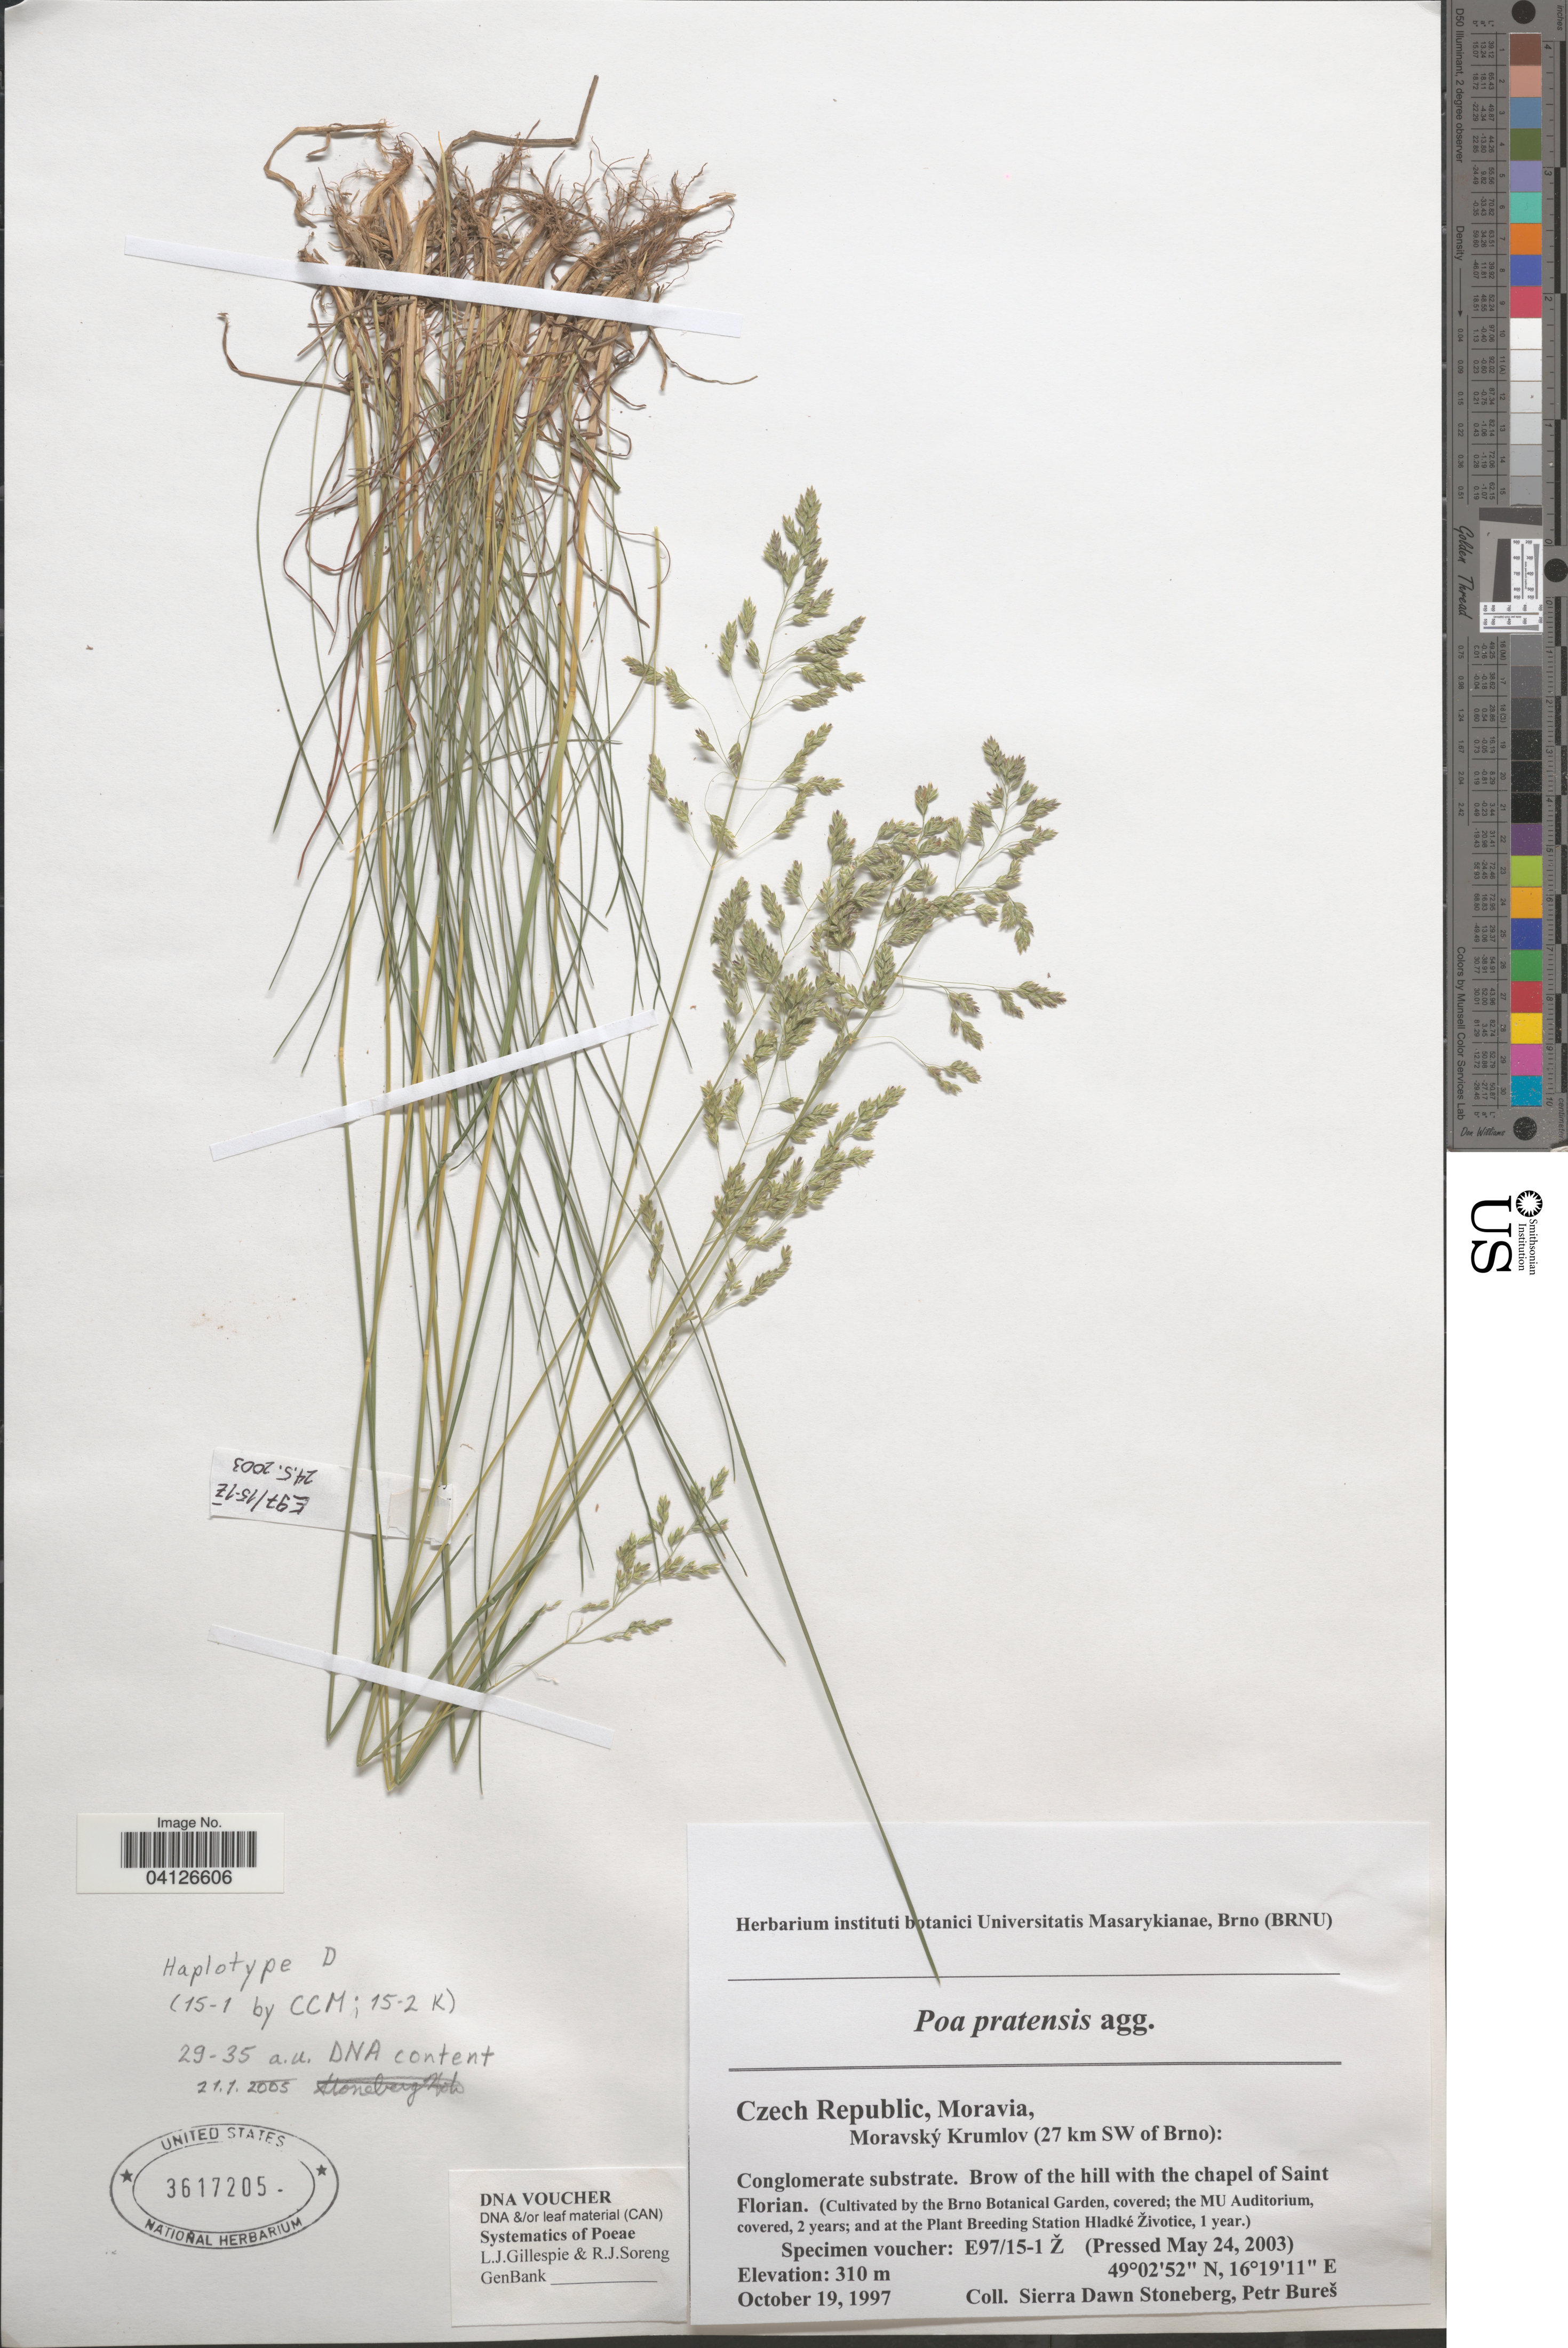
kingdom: Plantae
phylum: Tracheophyta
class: Liliopsida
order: Poales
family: Poaceae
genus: Poa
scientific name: Poa pratensis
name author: L.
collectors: Ex herb. instituti botanici Universitatis Masarykianae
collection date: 2003-05-24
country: Czechia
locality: (Cultivated by the Brno Botanical Garden, covered; the MU Auditorium, covered, 2 years; and at the Plant Breeding Station Hladké Životice, 1 year).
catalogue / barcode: US 3617205